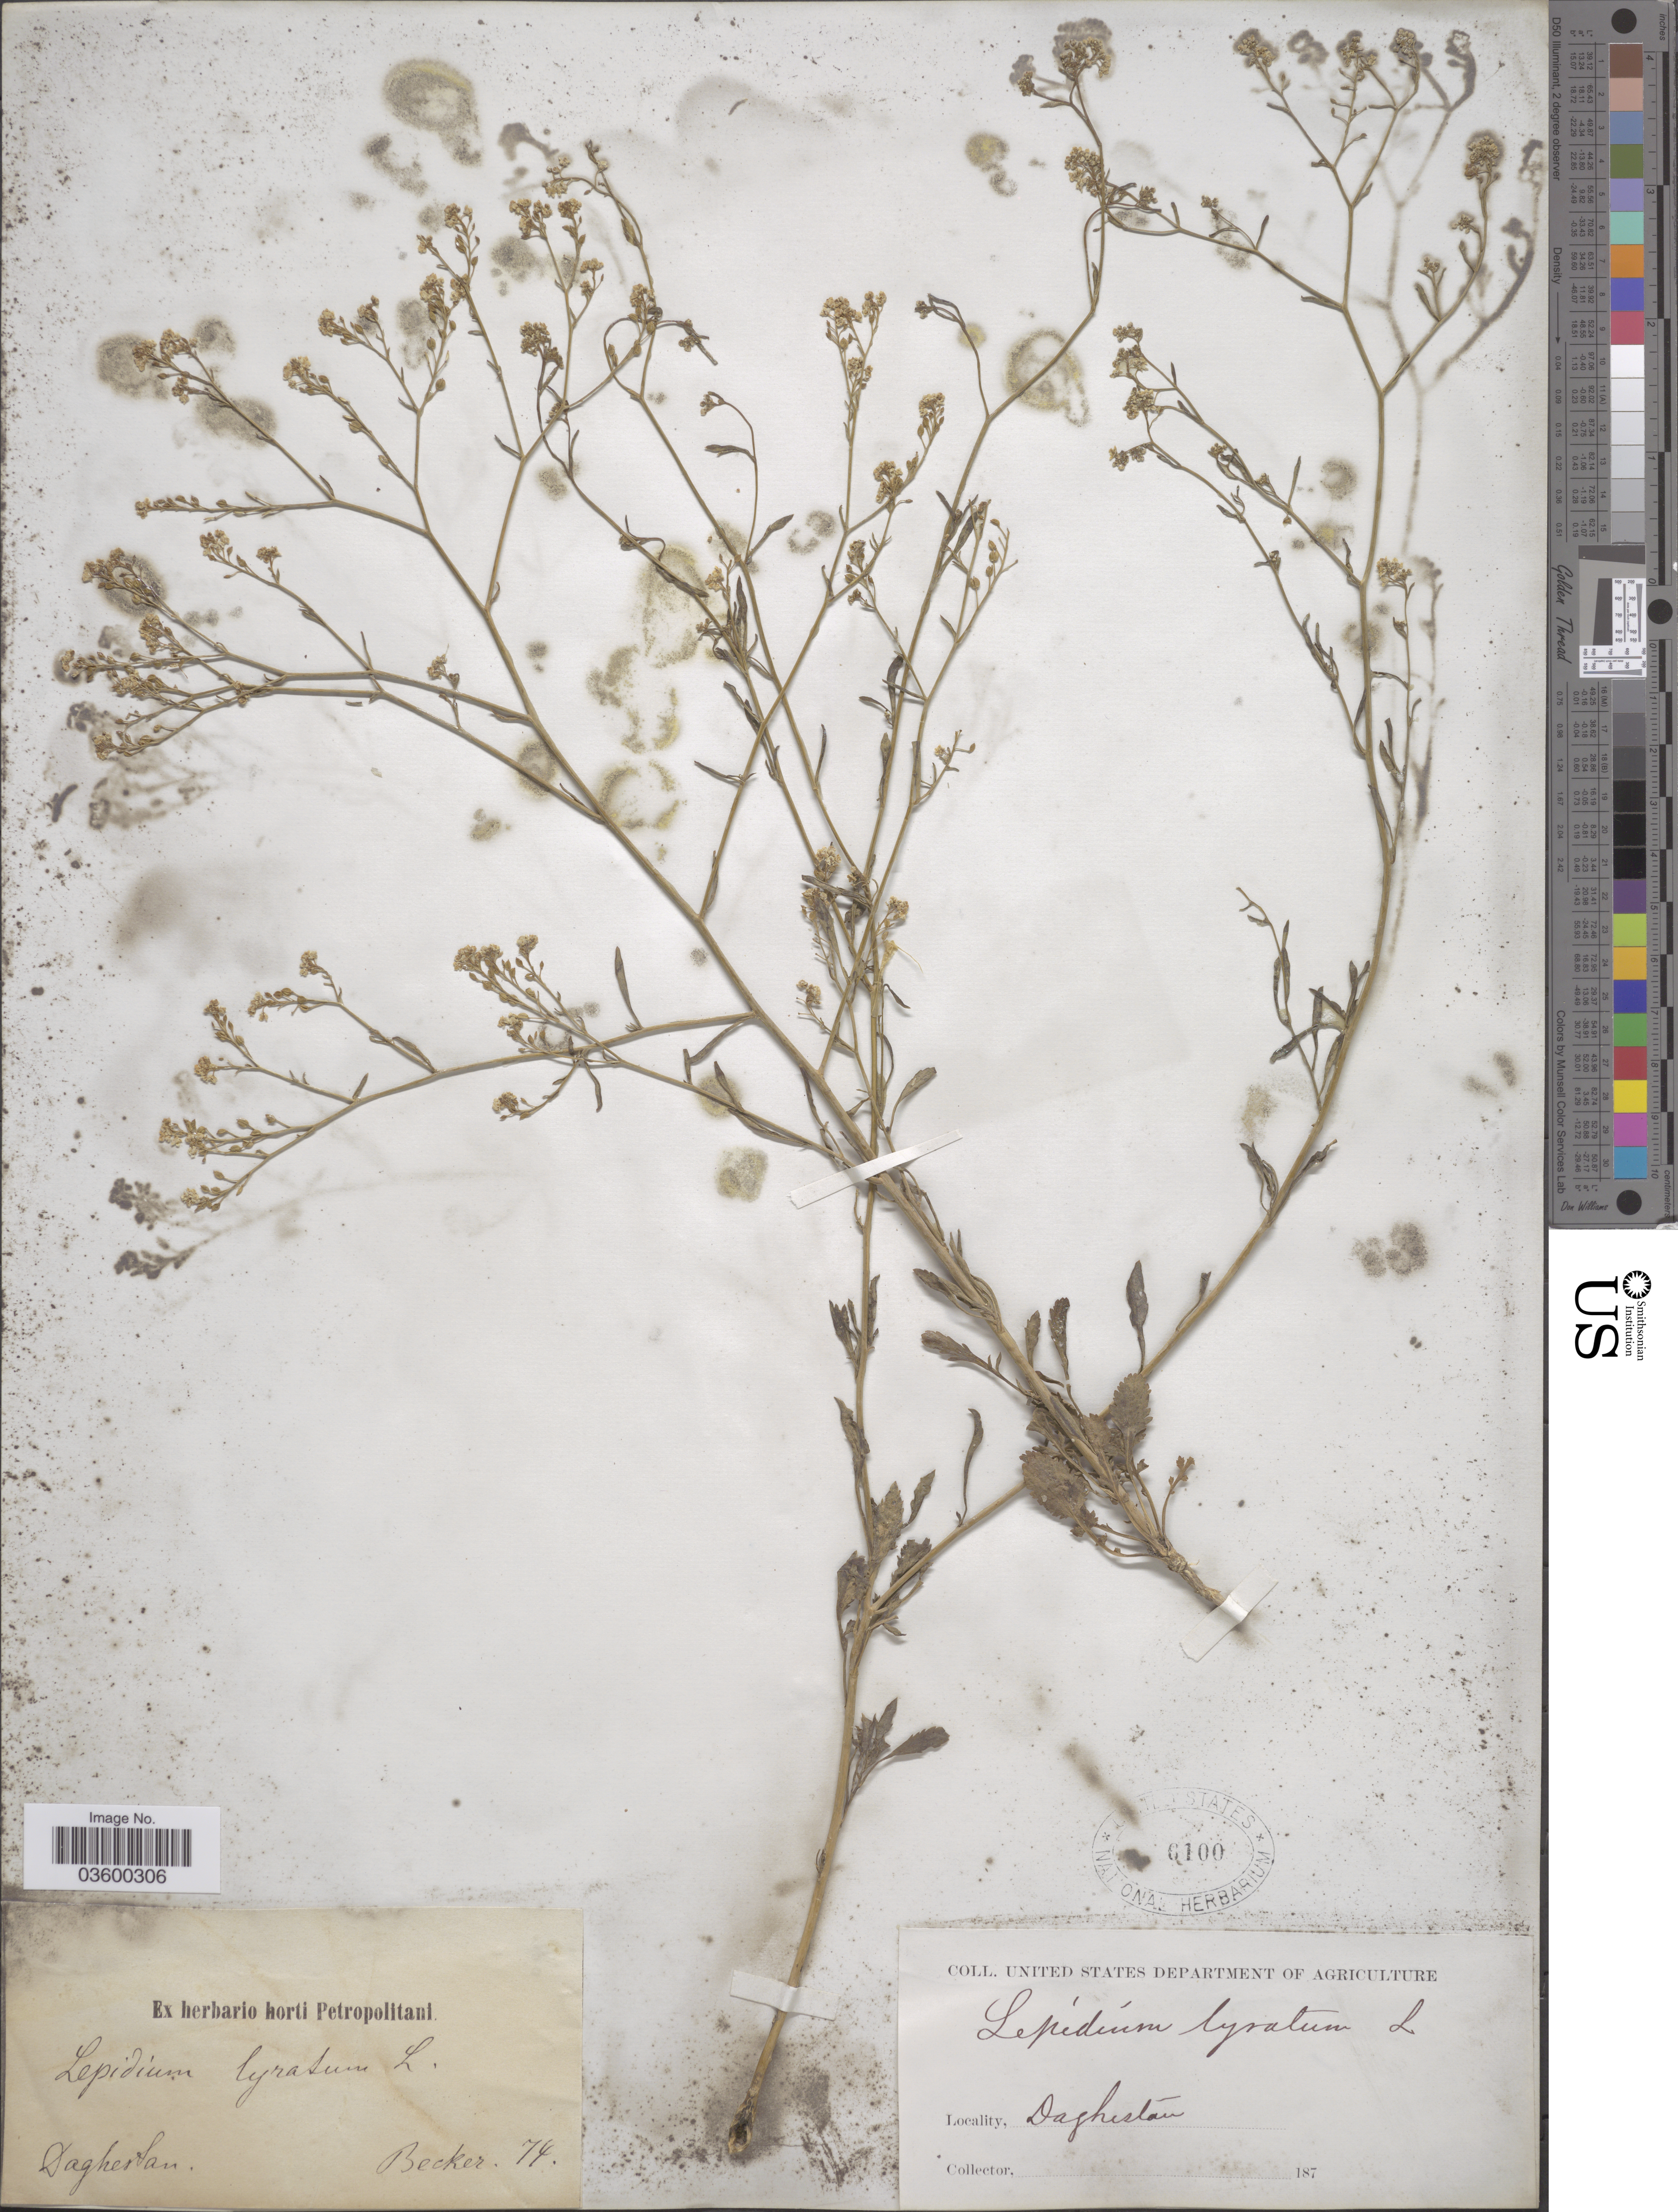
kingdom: Plantae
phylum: Tracheophyta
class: Magnoliopsida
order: Brassicales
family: Brassicaceae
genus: Lepidium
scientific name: Lepidium lyratum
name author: L.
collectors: -. Becker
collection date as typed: Transcribed d/m/y: //74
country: Russian Federation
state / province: Dagestan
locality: Daghestan.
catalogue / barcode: US 6100